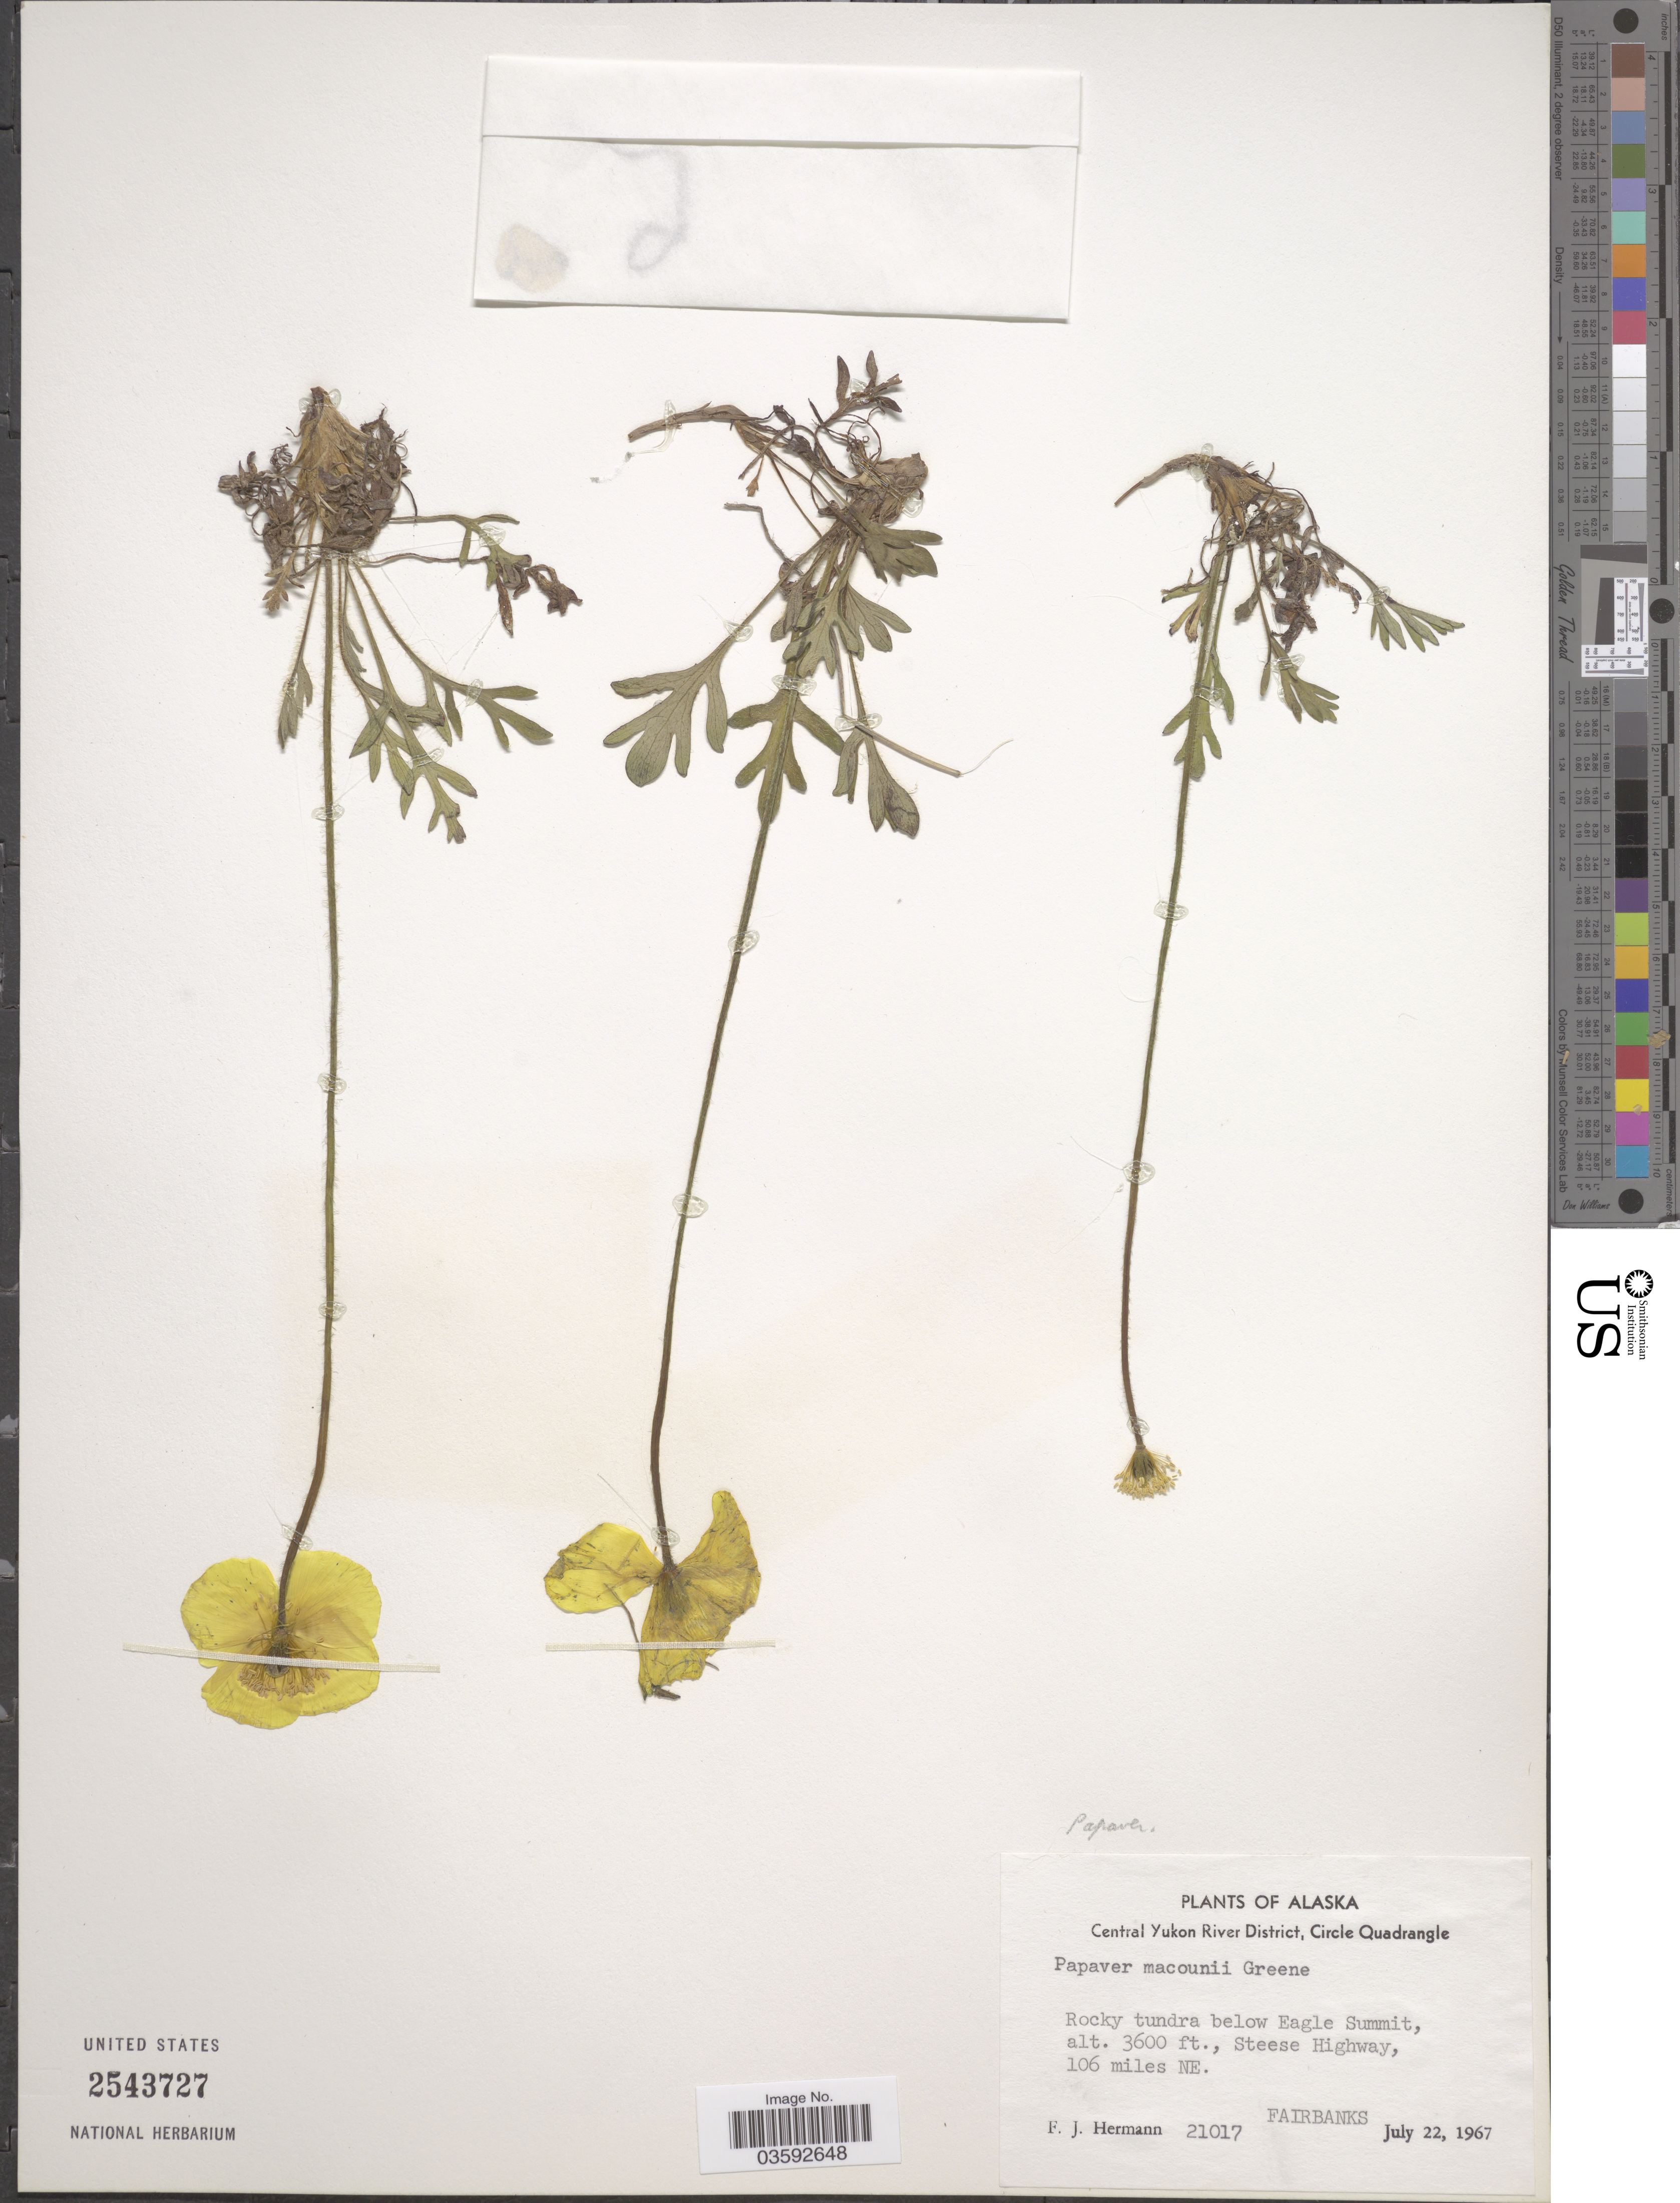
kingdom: Plantae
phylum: Tracheophyta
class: Magnoliopsida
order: Ranunculales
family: Papaveraceae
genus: Papaver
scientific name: Papaver macounii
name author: Greene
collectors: F. J. Hermann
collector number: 21017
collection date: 1967-07-22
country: United States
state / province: Alaska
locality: Central Yukon River District, Circle Quadrangle. Rocky tundra below Eagle Summit, Steese Highway, 106 miles NE. Fairbanks.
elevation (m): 1097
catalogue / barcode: US 2543727